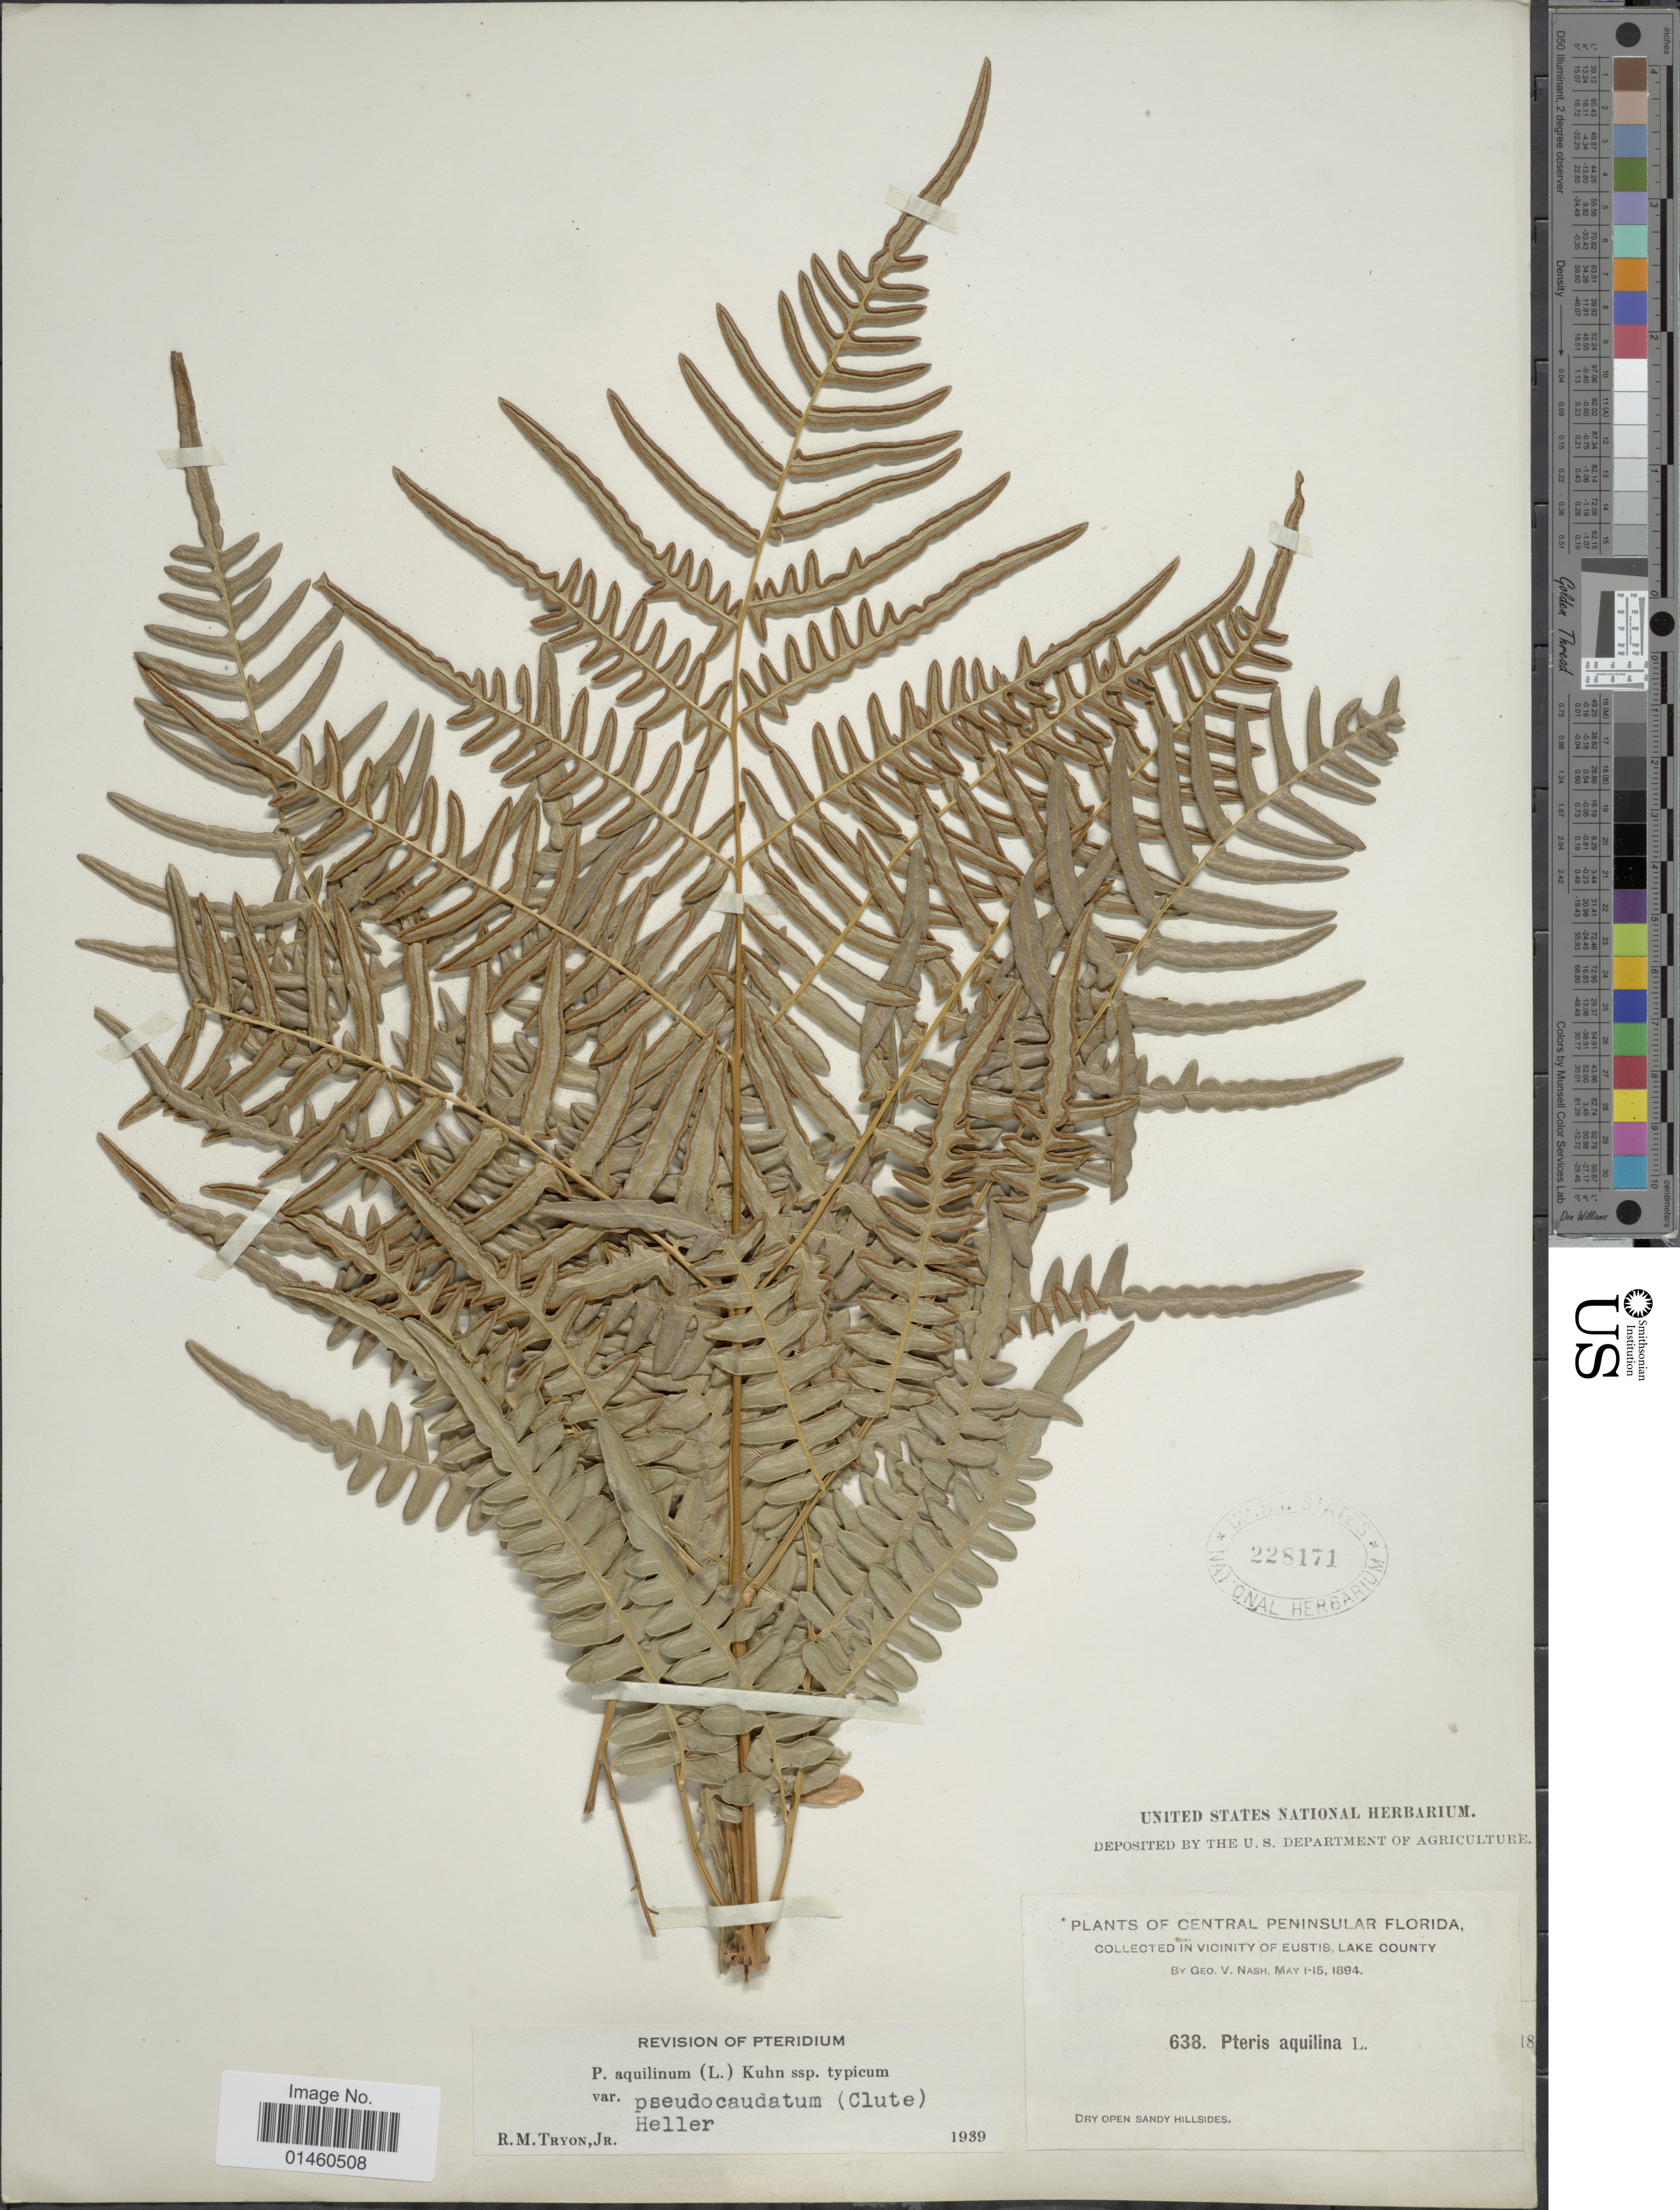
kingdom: Plantae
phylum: Tracheophyta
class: Polypodiopsida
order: Polypodiales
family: Dennstaedtiaceae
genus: Pteridium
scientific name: Pteridium aquilinum var. pseudocaudatum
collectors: G. V. Nash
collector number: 638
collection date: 1894-05-01/1894-05-15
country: United States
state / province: Florida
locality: Central Peninsular Florida, in vicinity of Eustis, Lake County.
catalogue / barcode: US 228171